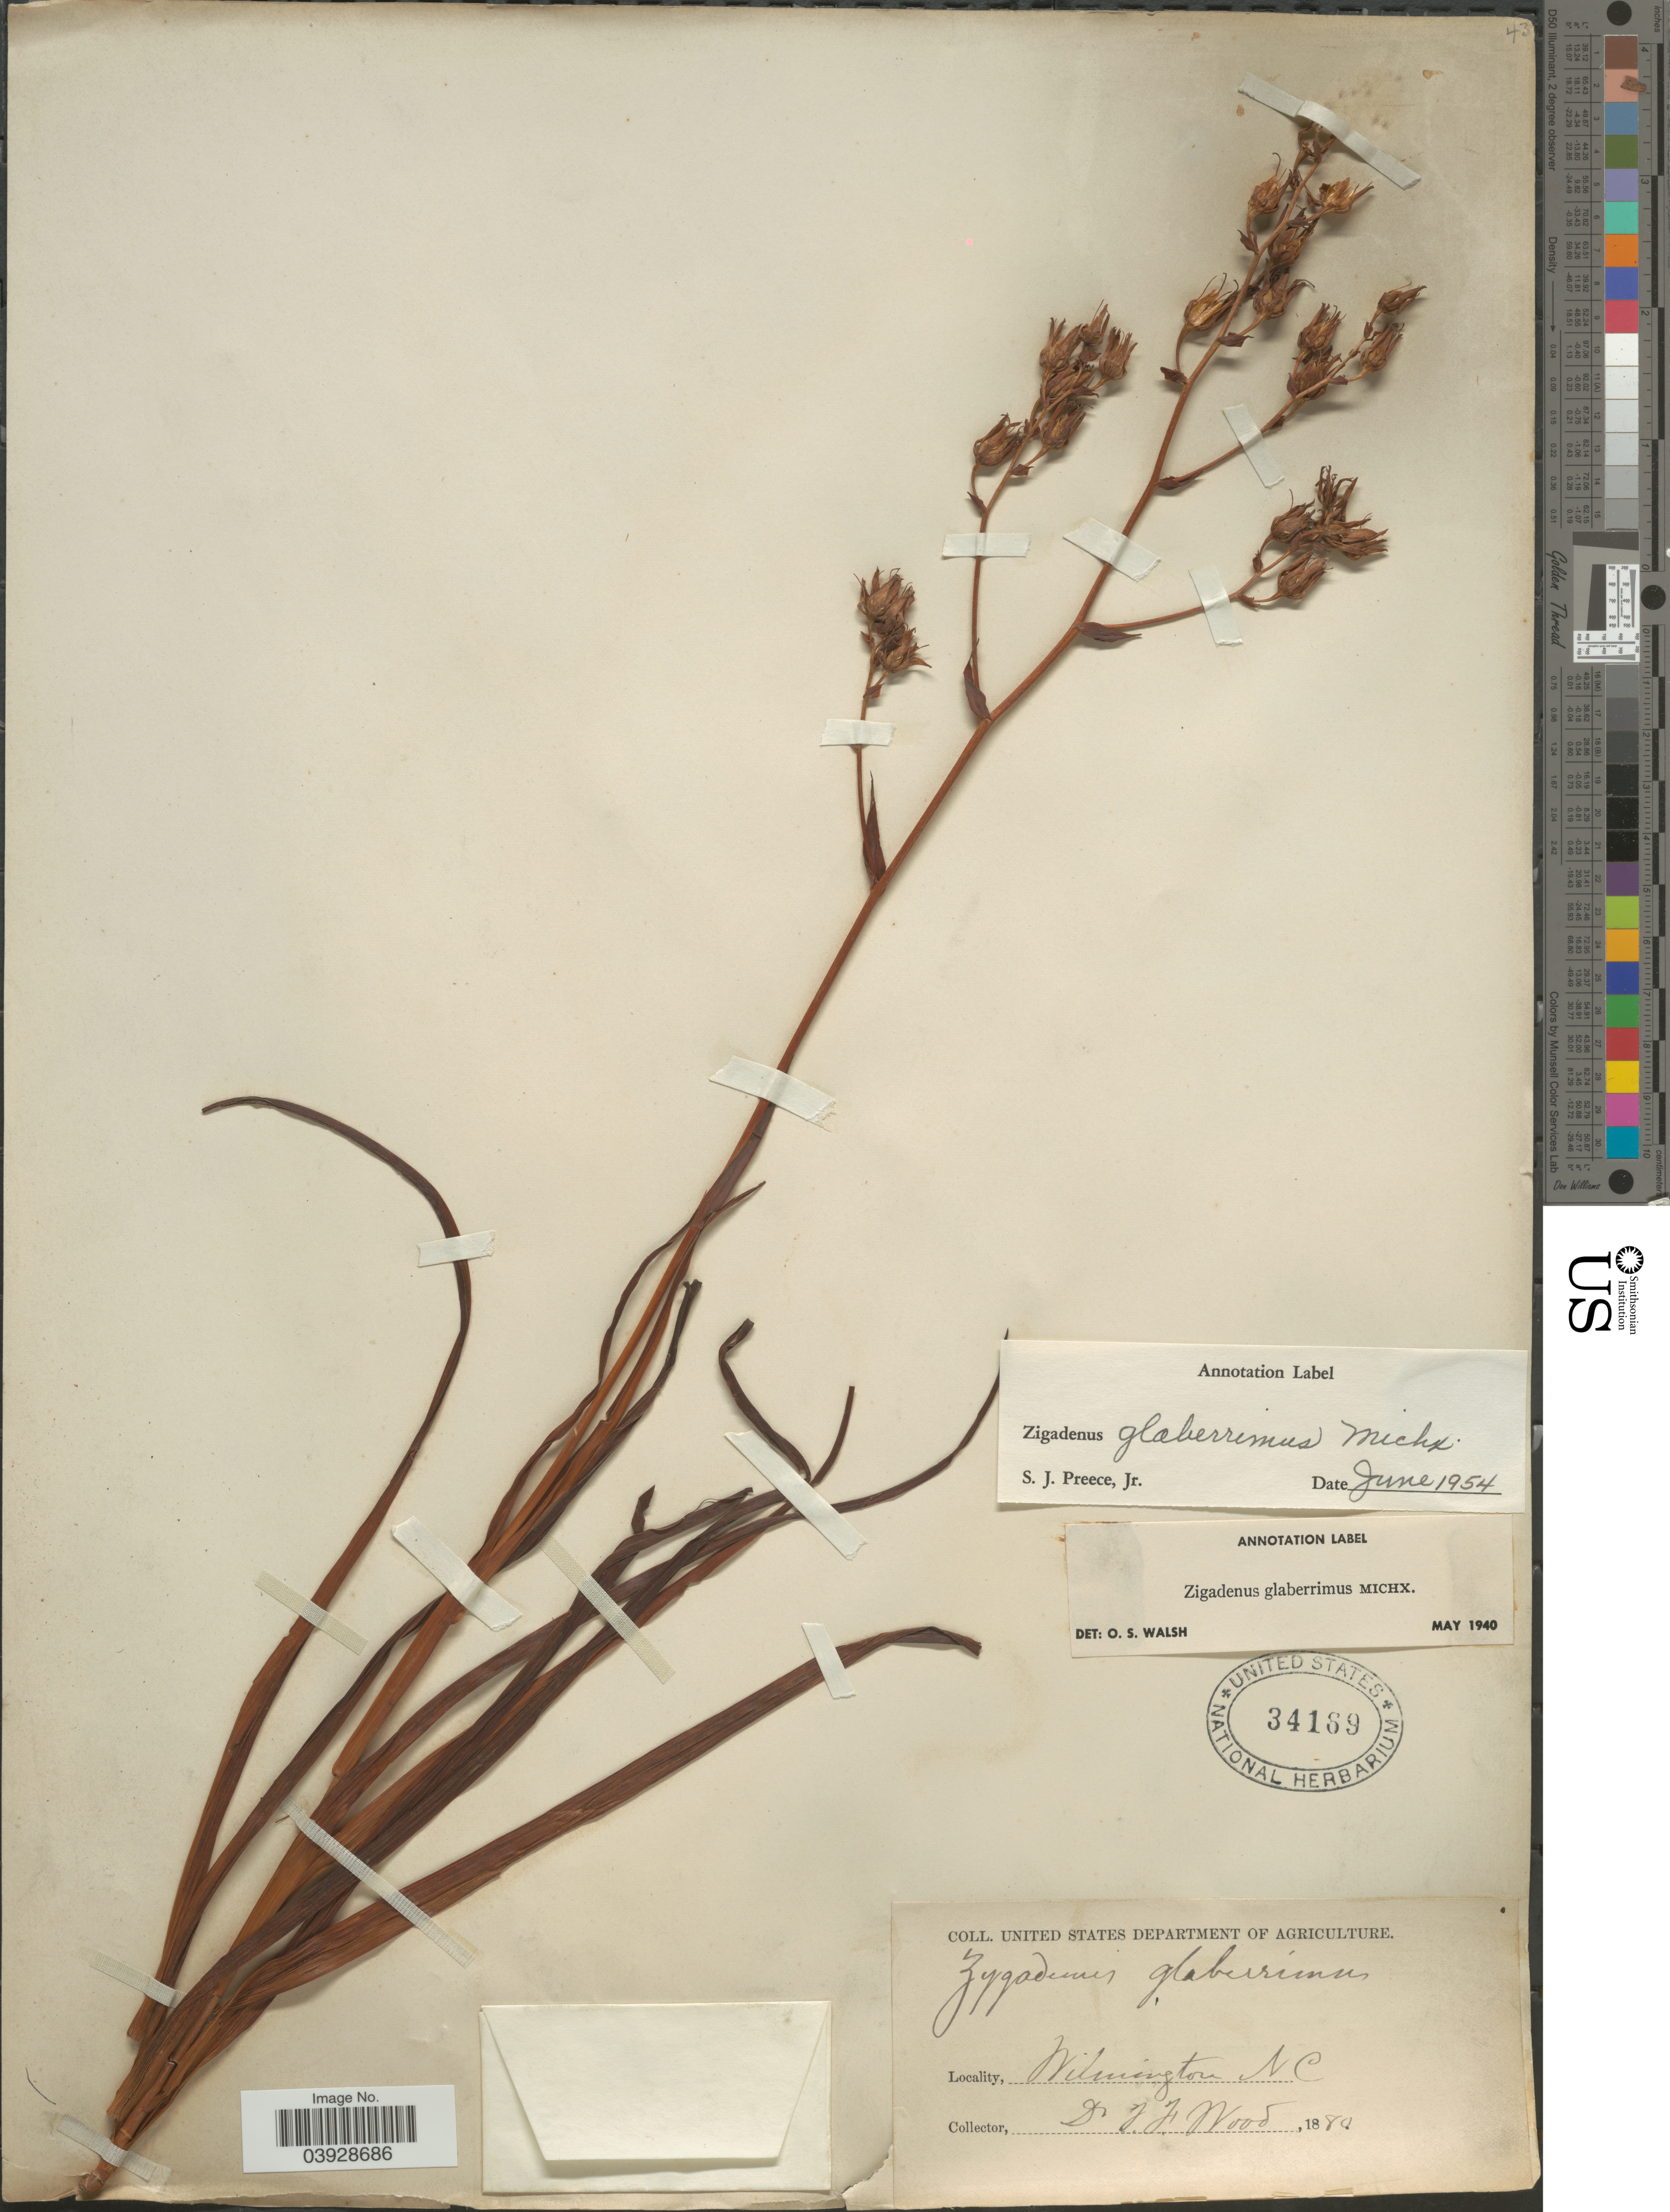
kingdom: Plantae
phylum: Tracheophyta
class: Liliopsida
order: Liliales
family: Melanthiaceae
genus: Zigadenus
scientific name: Zigadenus glaberrimus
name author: Michx.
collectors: J. Wood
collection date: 1880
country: United States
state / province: North Carolina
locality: Wilimington.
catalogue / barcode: US 34169